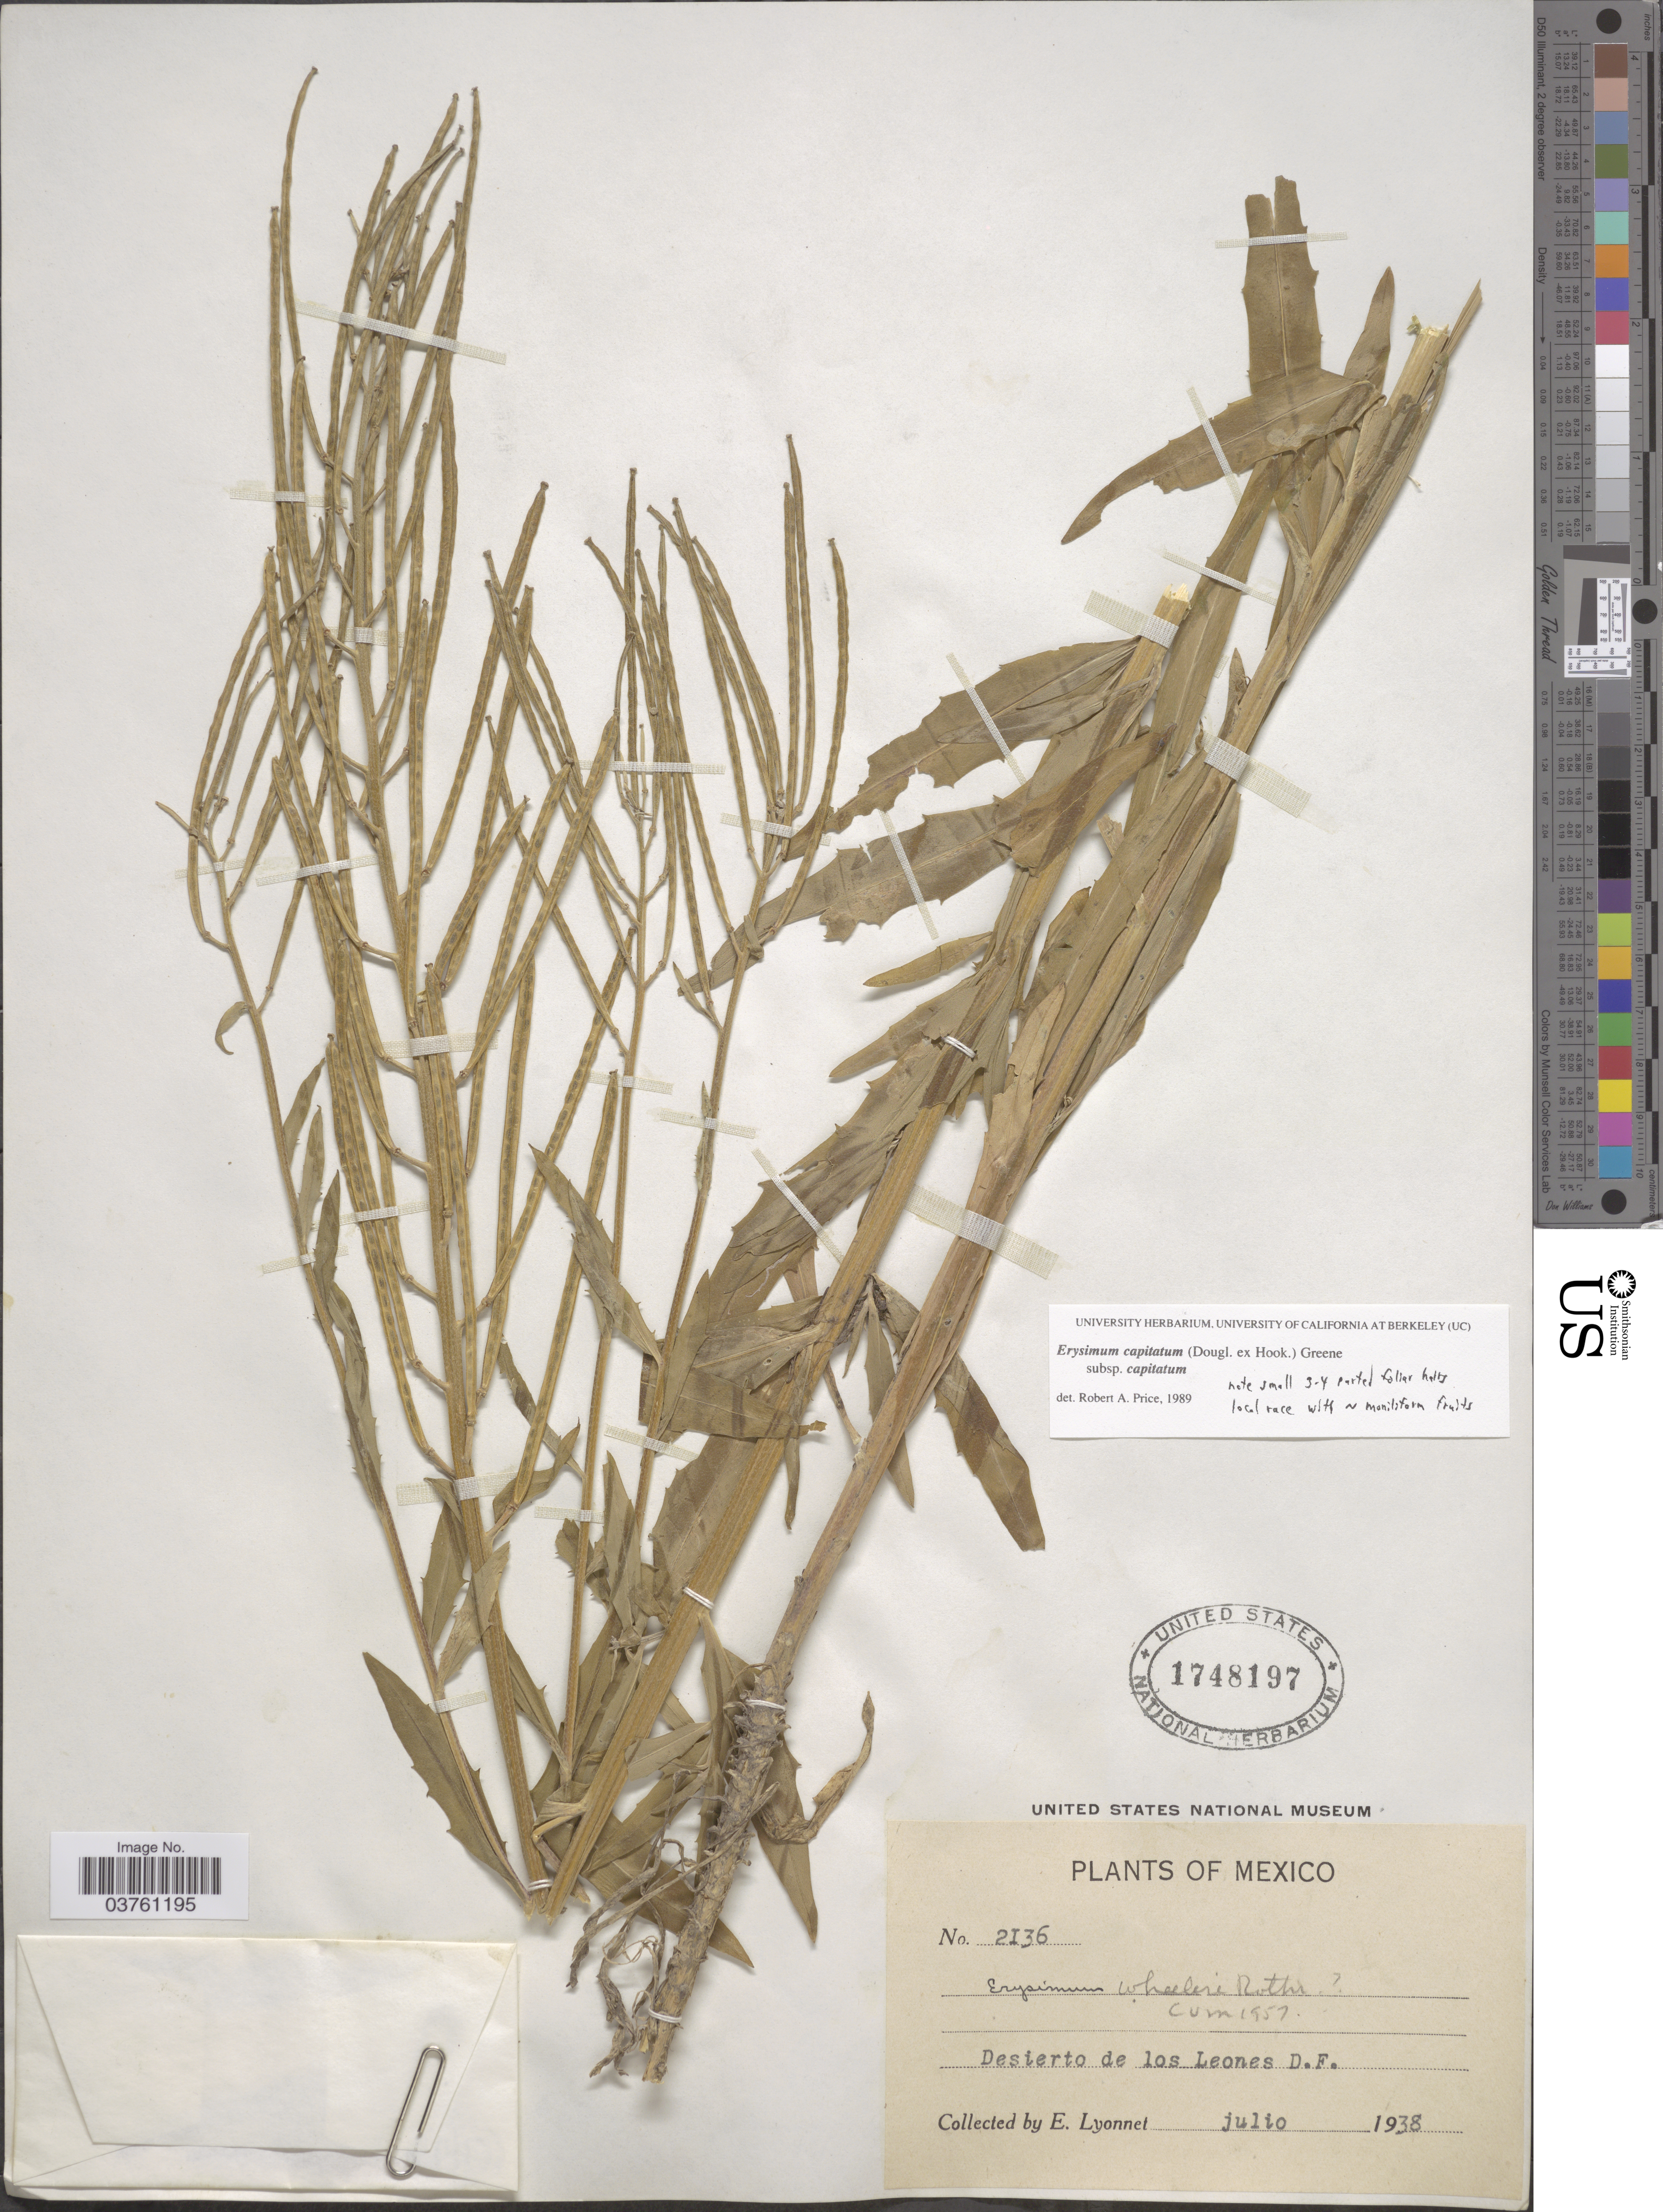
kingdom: Plantae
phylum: Tracheophyta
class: Magnoliopsida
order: Brassicales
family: Brassicaceae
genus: Erysimum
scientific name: Erysimum capitatum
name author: (Douglas ex Hook.) Greene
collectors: E. Lyonnet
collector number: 2136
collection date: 1938-07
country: Mexico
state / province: Distrito Federal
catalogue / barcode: US 1748197